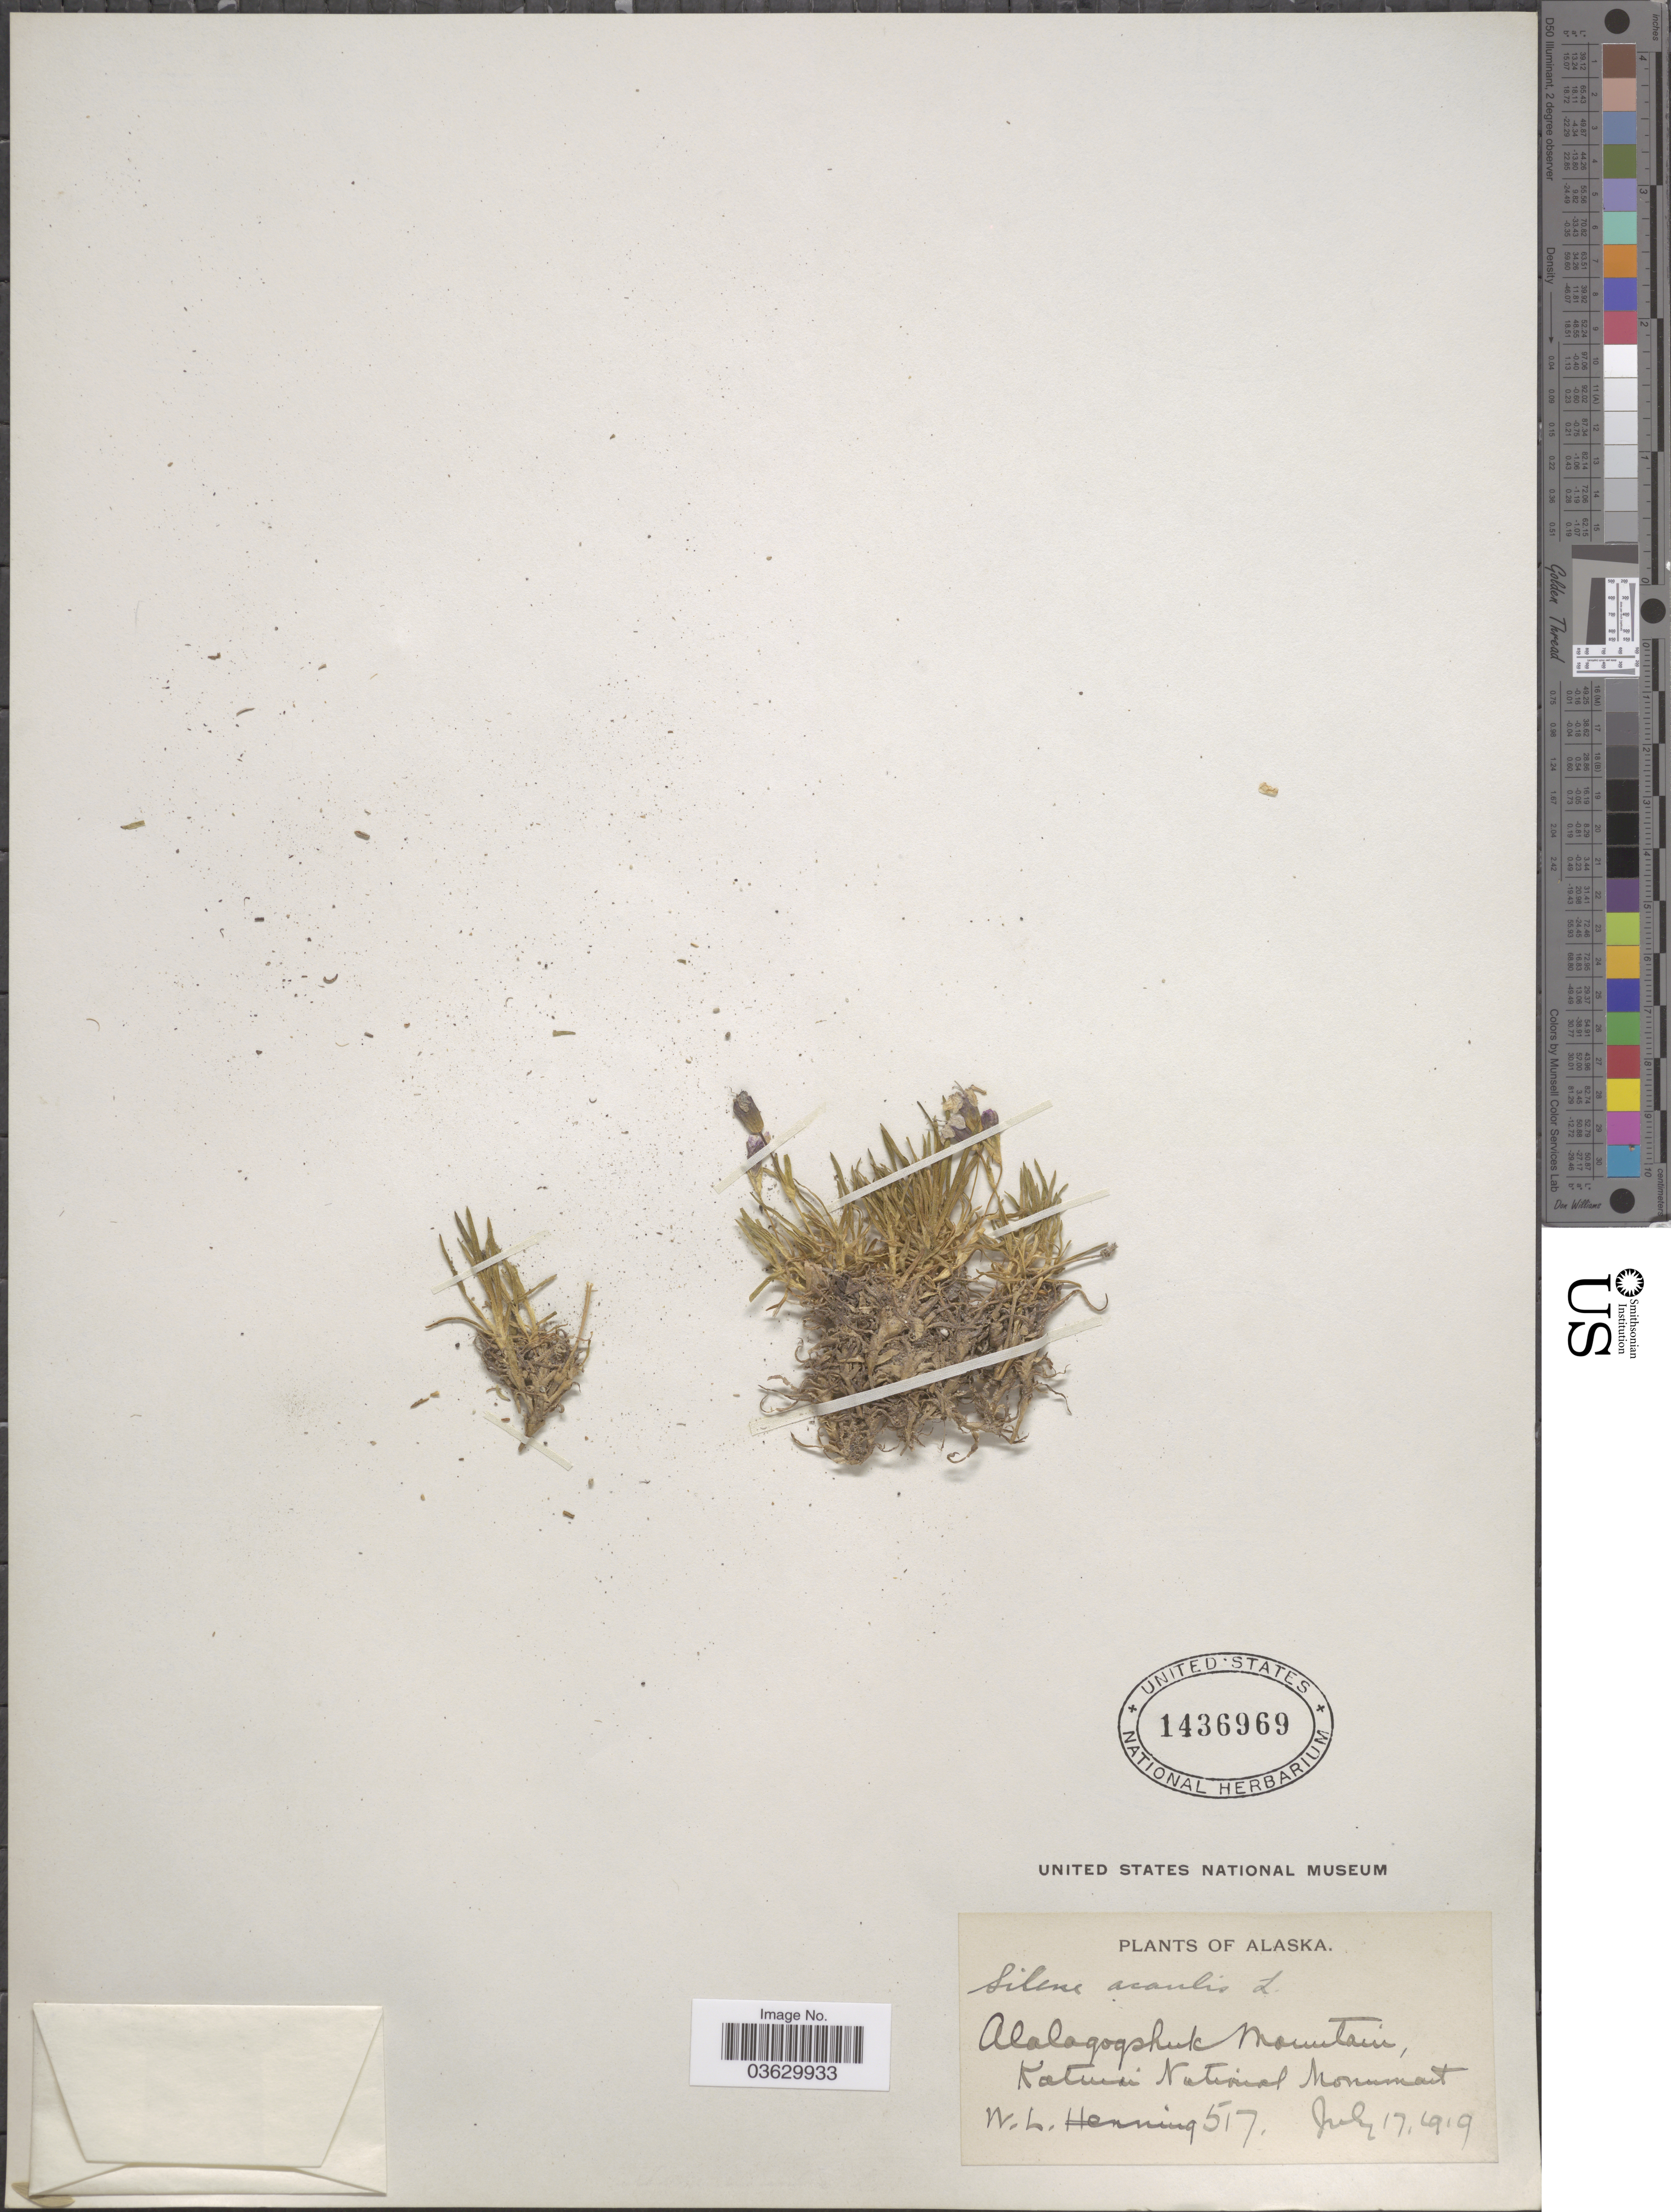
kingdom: Plantae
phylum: Tracheophyta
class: Magnoliopsida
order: Caryophyllales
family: Caryophyllaceae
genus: Silene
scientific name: Silene acaulis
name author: (L.) Jacq.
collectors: W. Henning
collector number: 517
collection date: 1919-07-17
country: United States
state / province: Alaska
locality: Alalagogshuk Mountain, Katmai National Monument.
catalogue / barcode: US 1436969